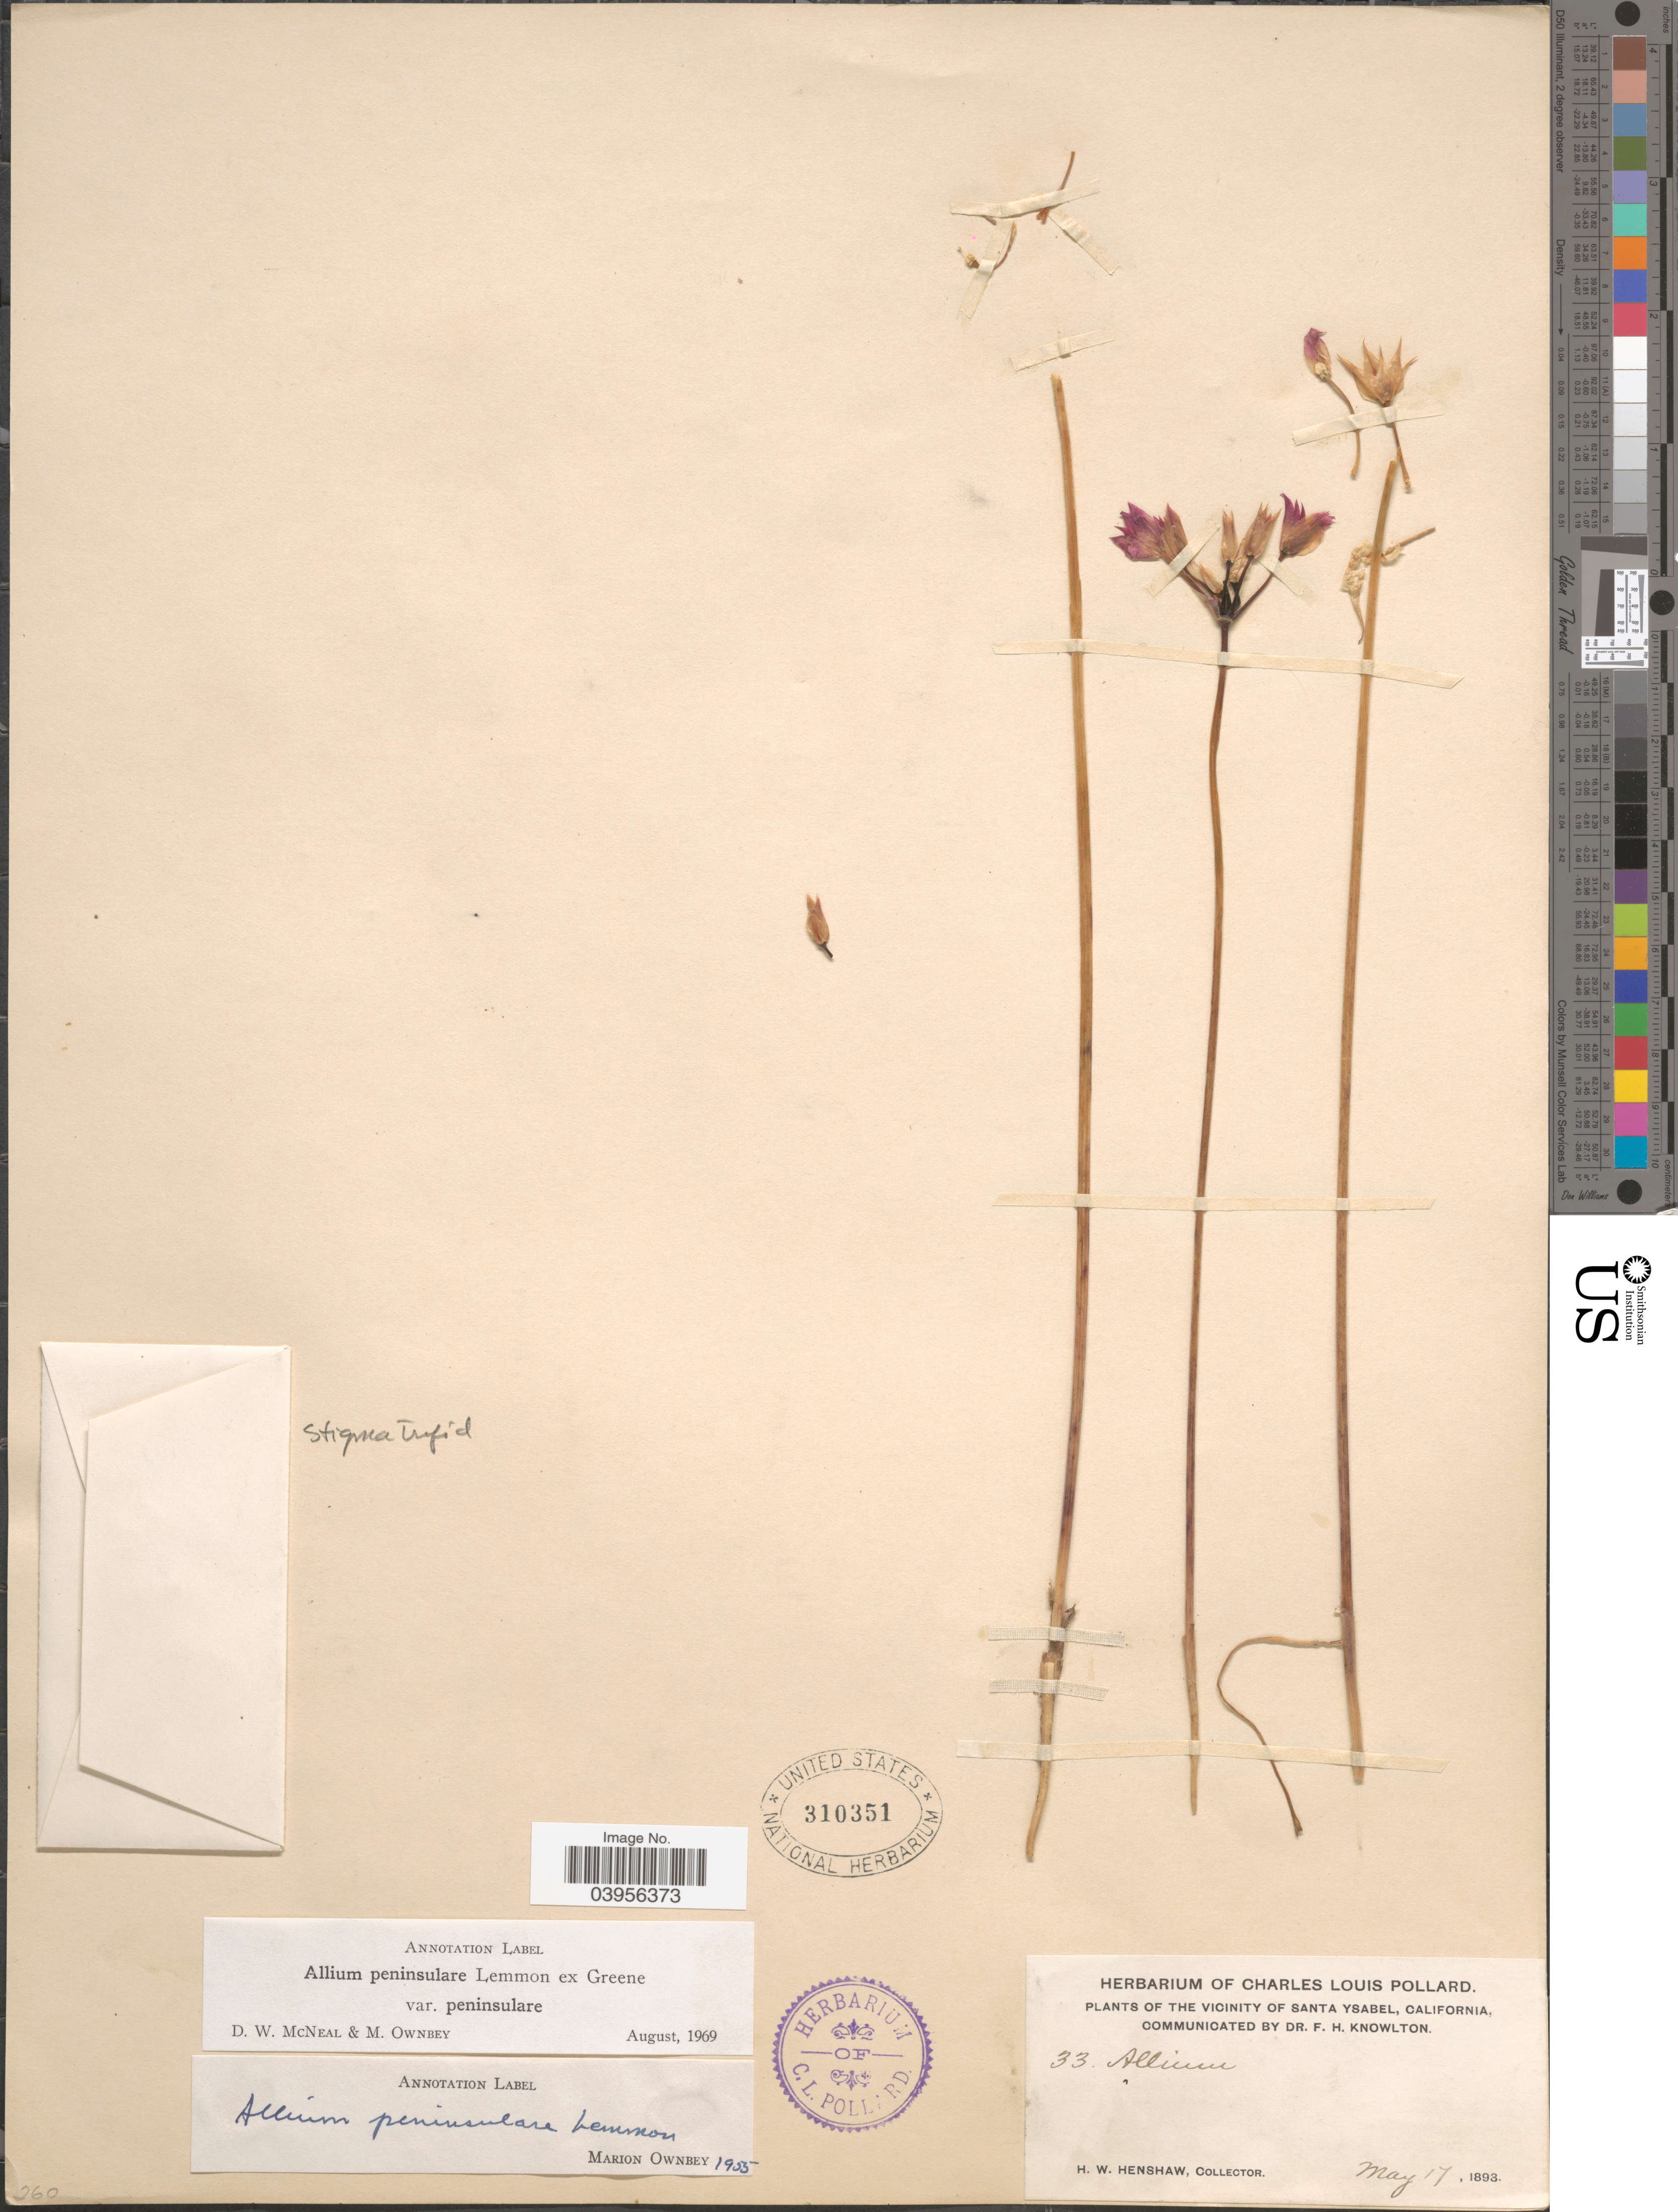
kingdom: Plantae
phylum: Tracheophyta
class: Liliopsida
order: Asparagales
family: Amaryllidaceae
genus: Allium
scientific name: Allium peninsulare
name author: Lemmon ex Greene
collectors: H. Henshaw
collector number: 33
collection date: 1893-05-17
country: United States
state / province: California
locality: The Vicinity of Santa Ysabel.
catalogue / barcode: US 310351